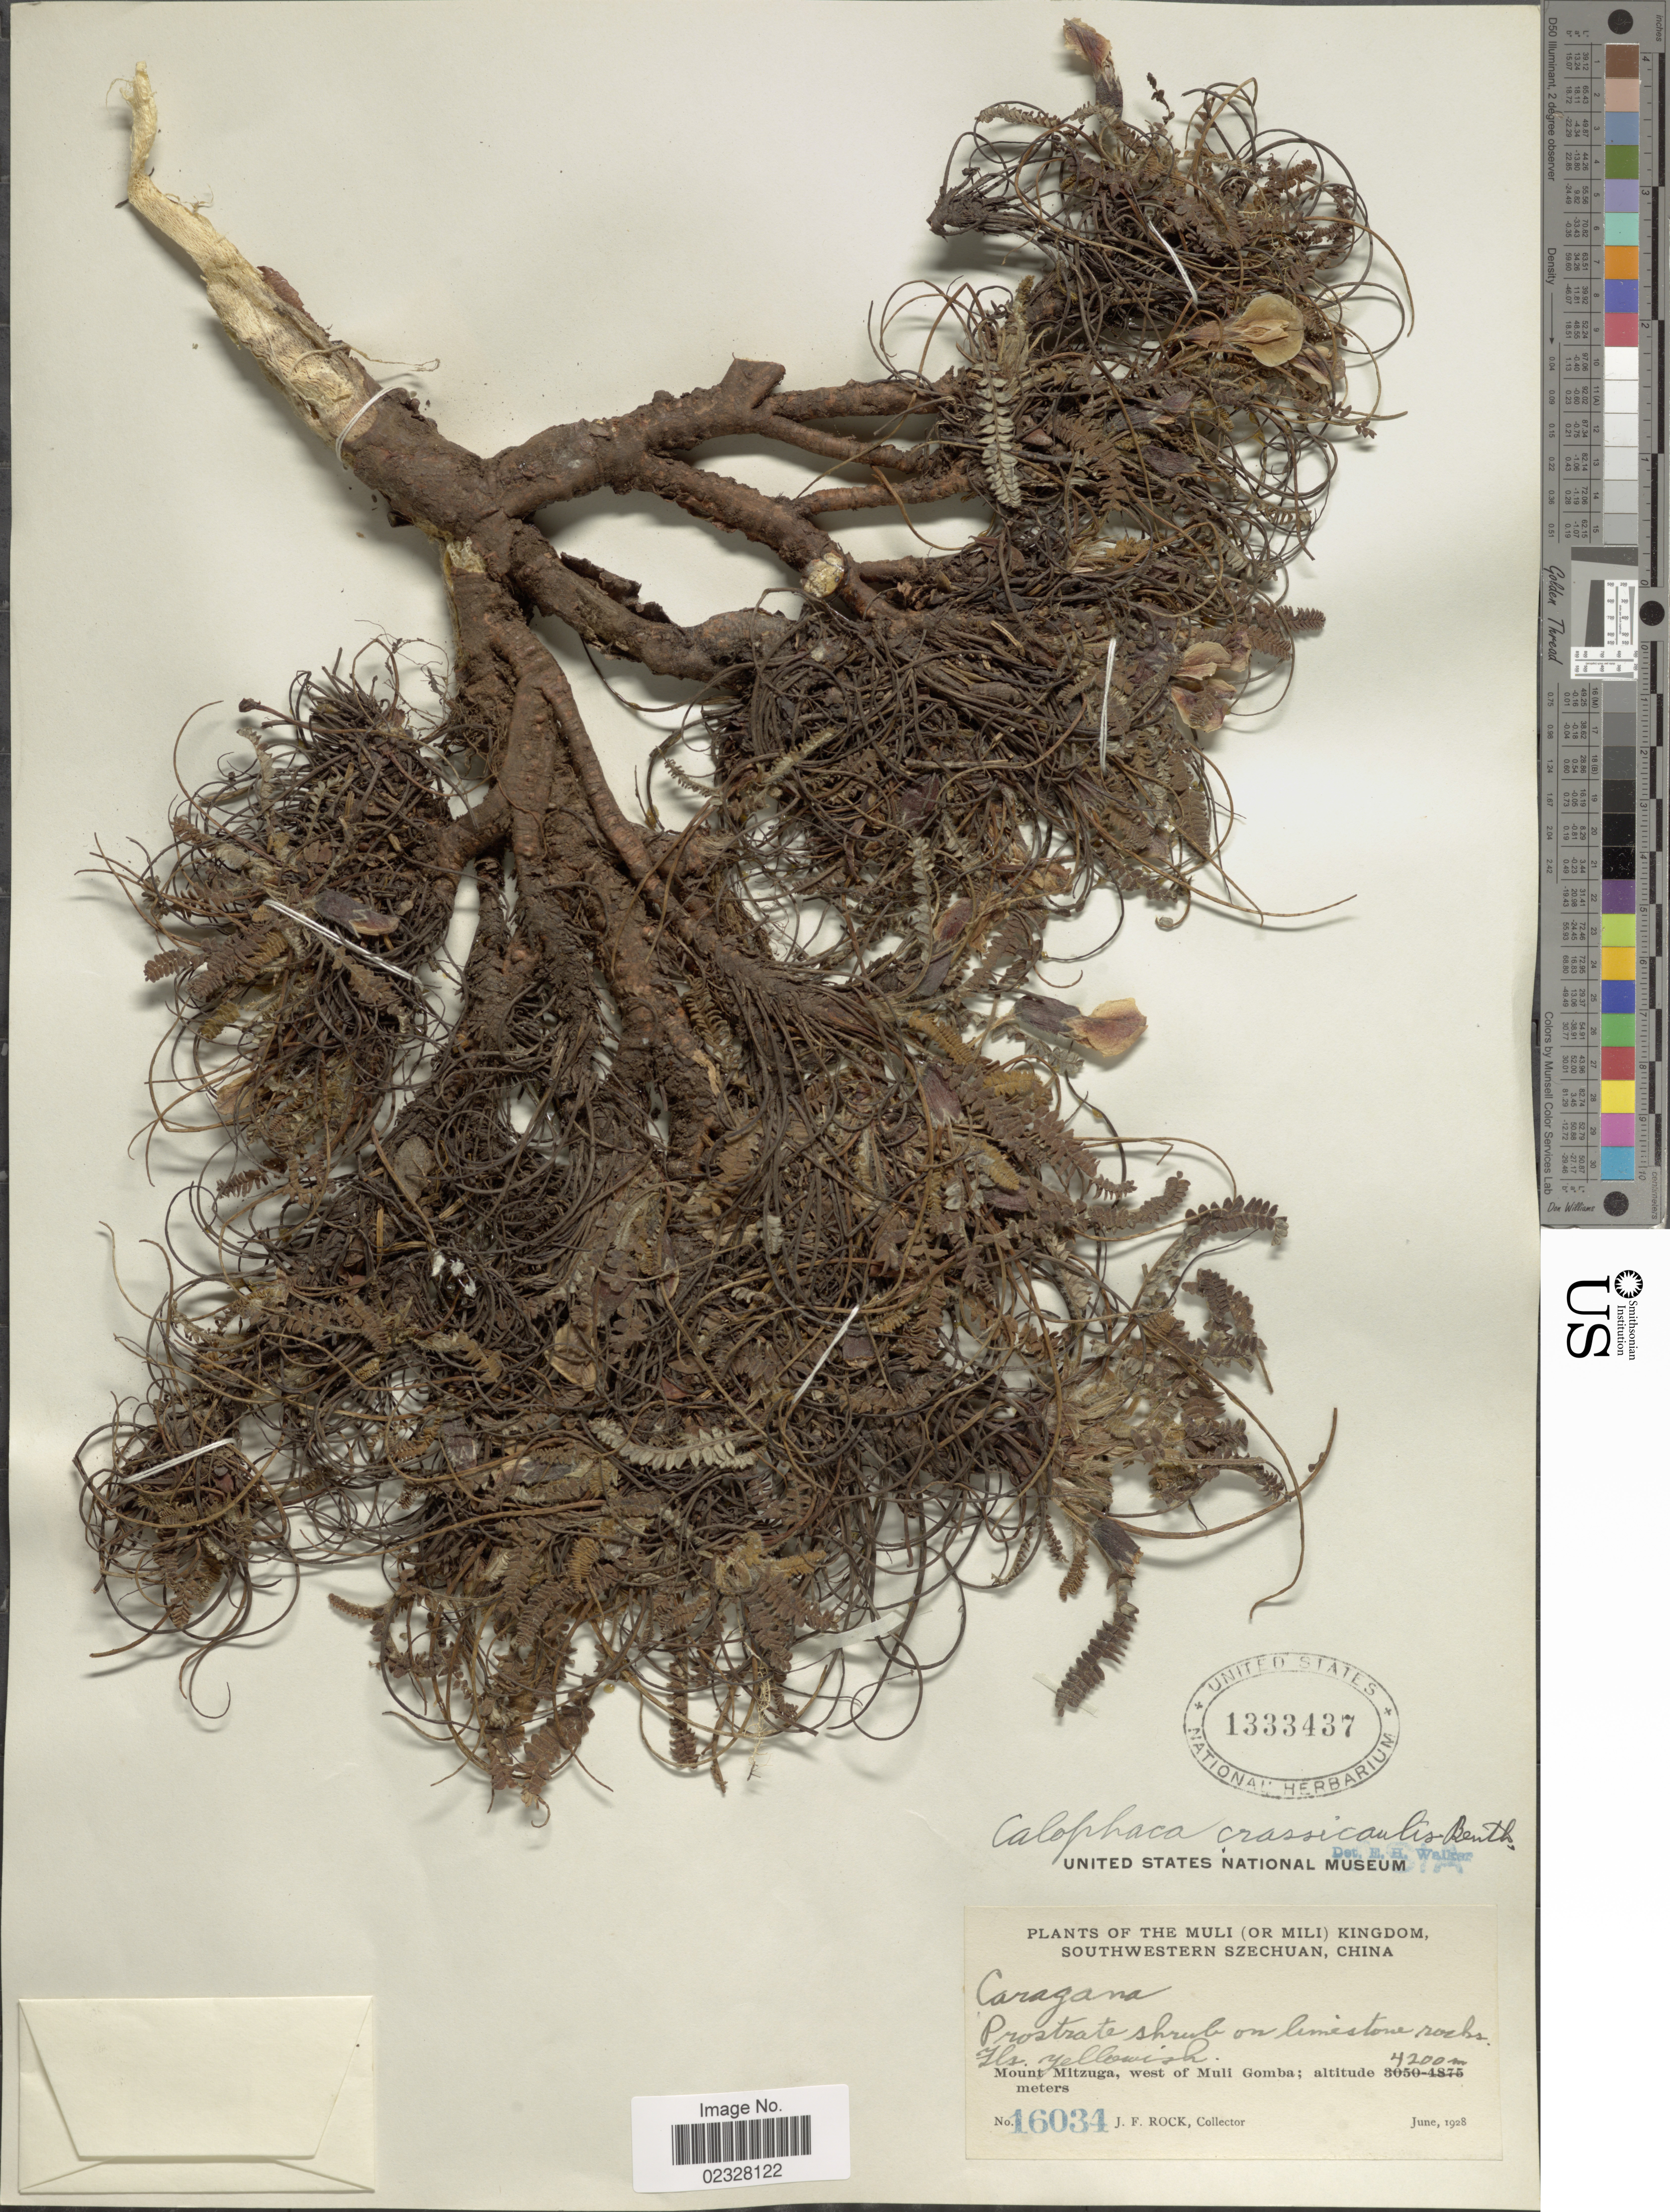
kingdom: Plantae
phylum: Tracheophyta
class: Magnoliopsida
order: Fabales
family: Fabaceae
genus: Caragana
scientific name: Caragana crassicaulis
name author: (Baker) Benth.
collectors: J. Rock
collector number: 16034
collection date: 1928-06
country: China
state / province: Sichuan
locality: The Muli (or Mili) Kingdom, southwestern Szechuan, China. Mount Mitzuga, west of Muli Gomba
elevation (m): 4200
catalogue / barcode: US 1333437